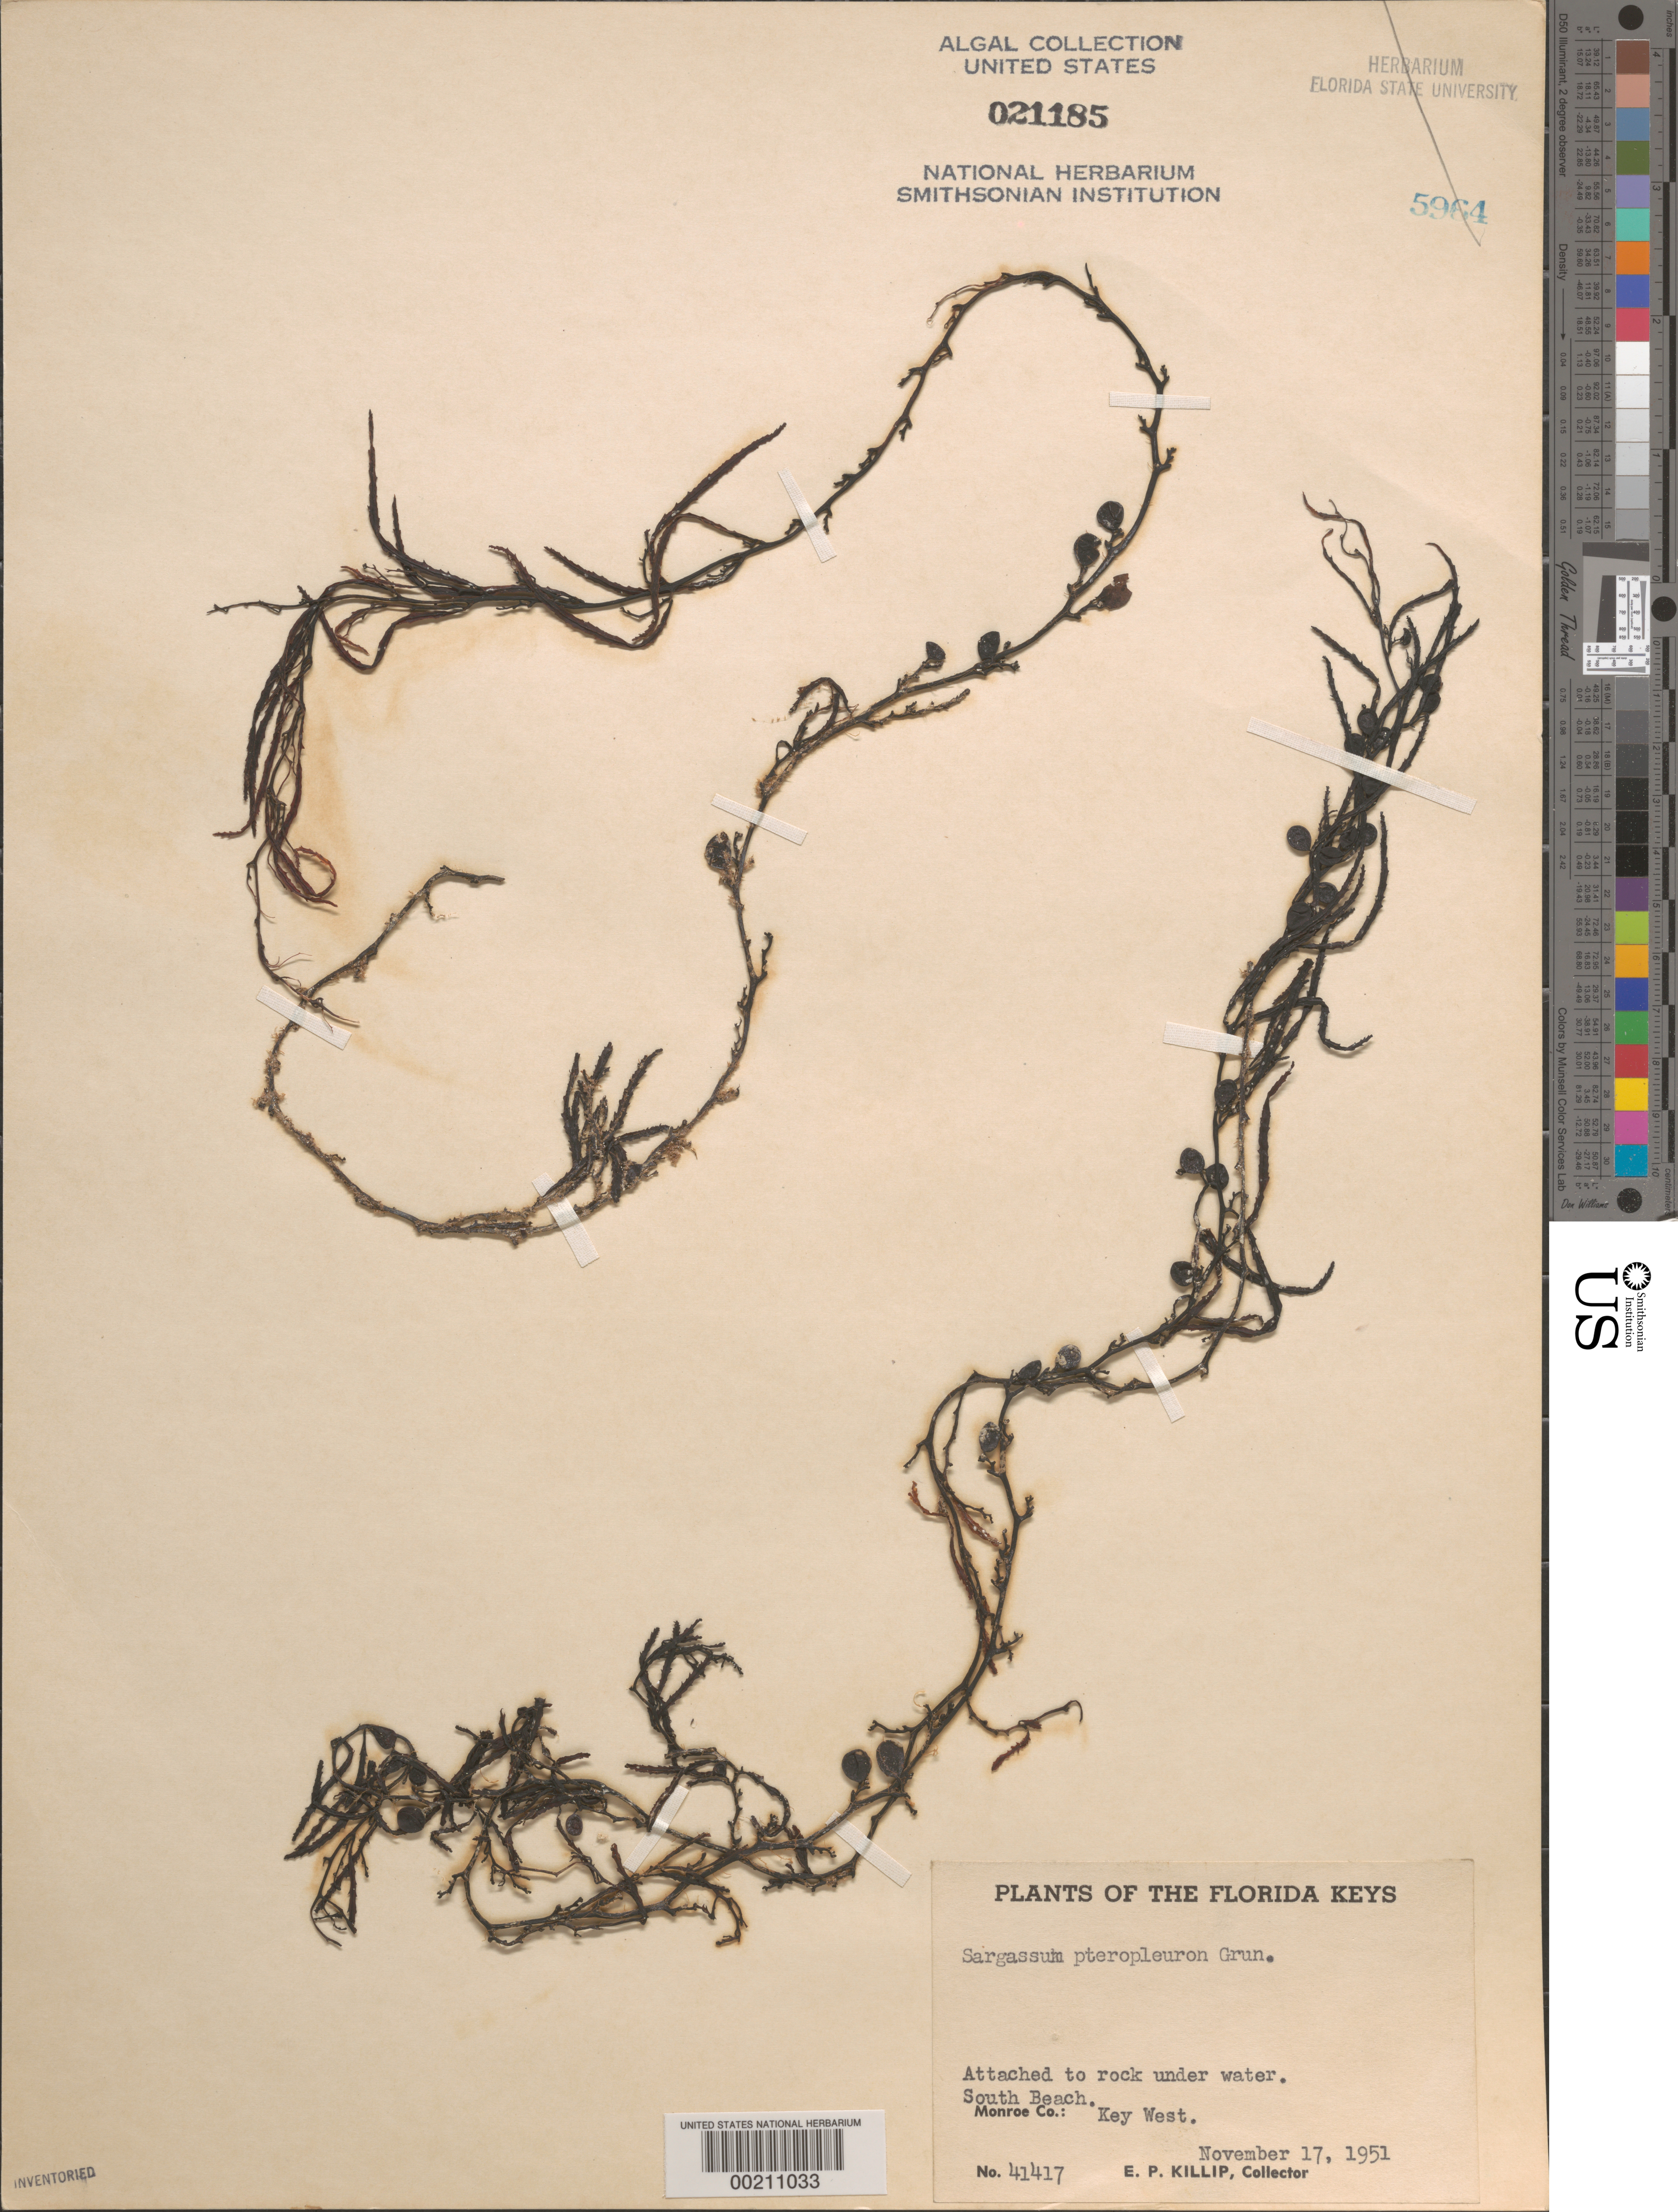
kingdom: Chromista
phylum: Ochrophyta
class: Phaeophyceae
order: Fucales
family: Sargassaceae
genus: Sargassum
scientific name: Sargassum pteropleuron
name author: Grunow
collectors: E. P. Killip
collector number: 41417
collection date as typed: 17 Nov 1951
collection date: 1951-11-17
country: United States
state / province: Florida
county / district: Monroe County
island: Key West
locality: South Beach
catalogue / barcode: US 21185